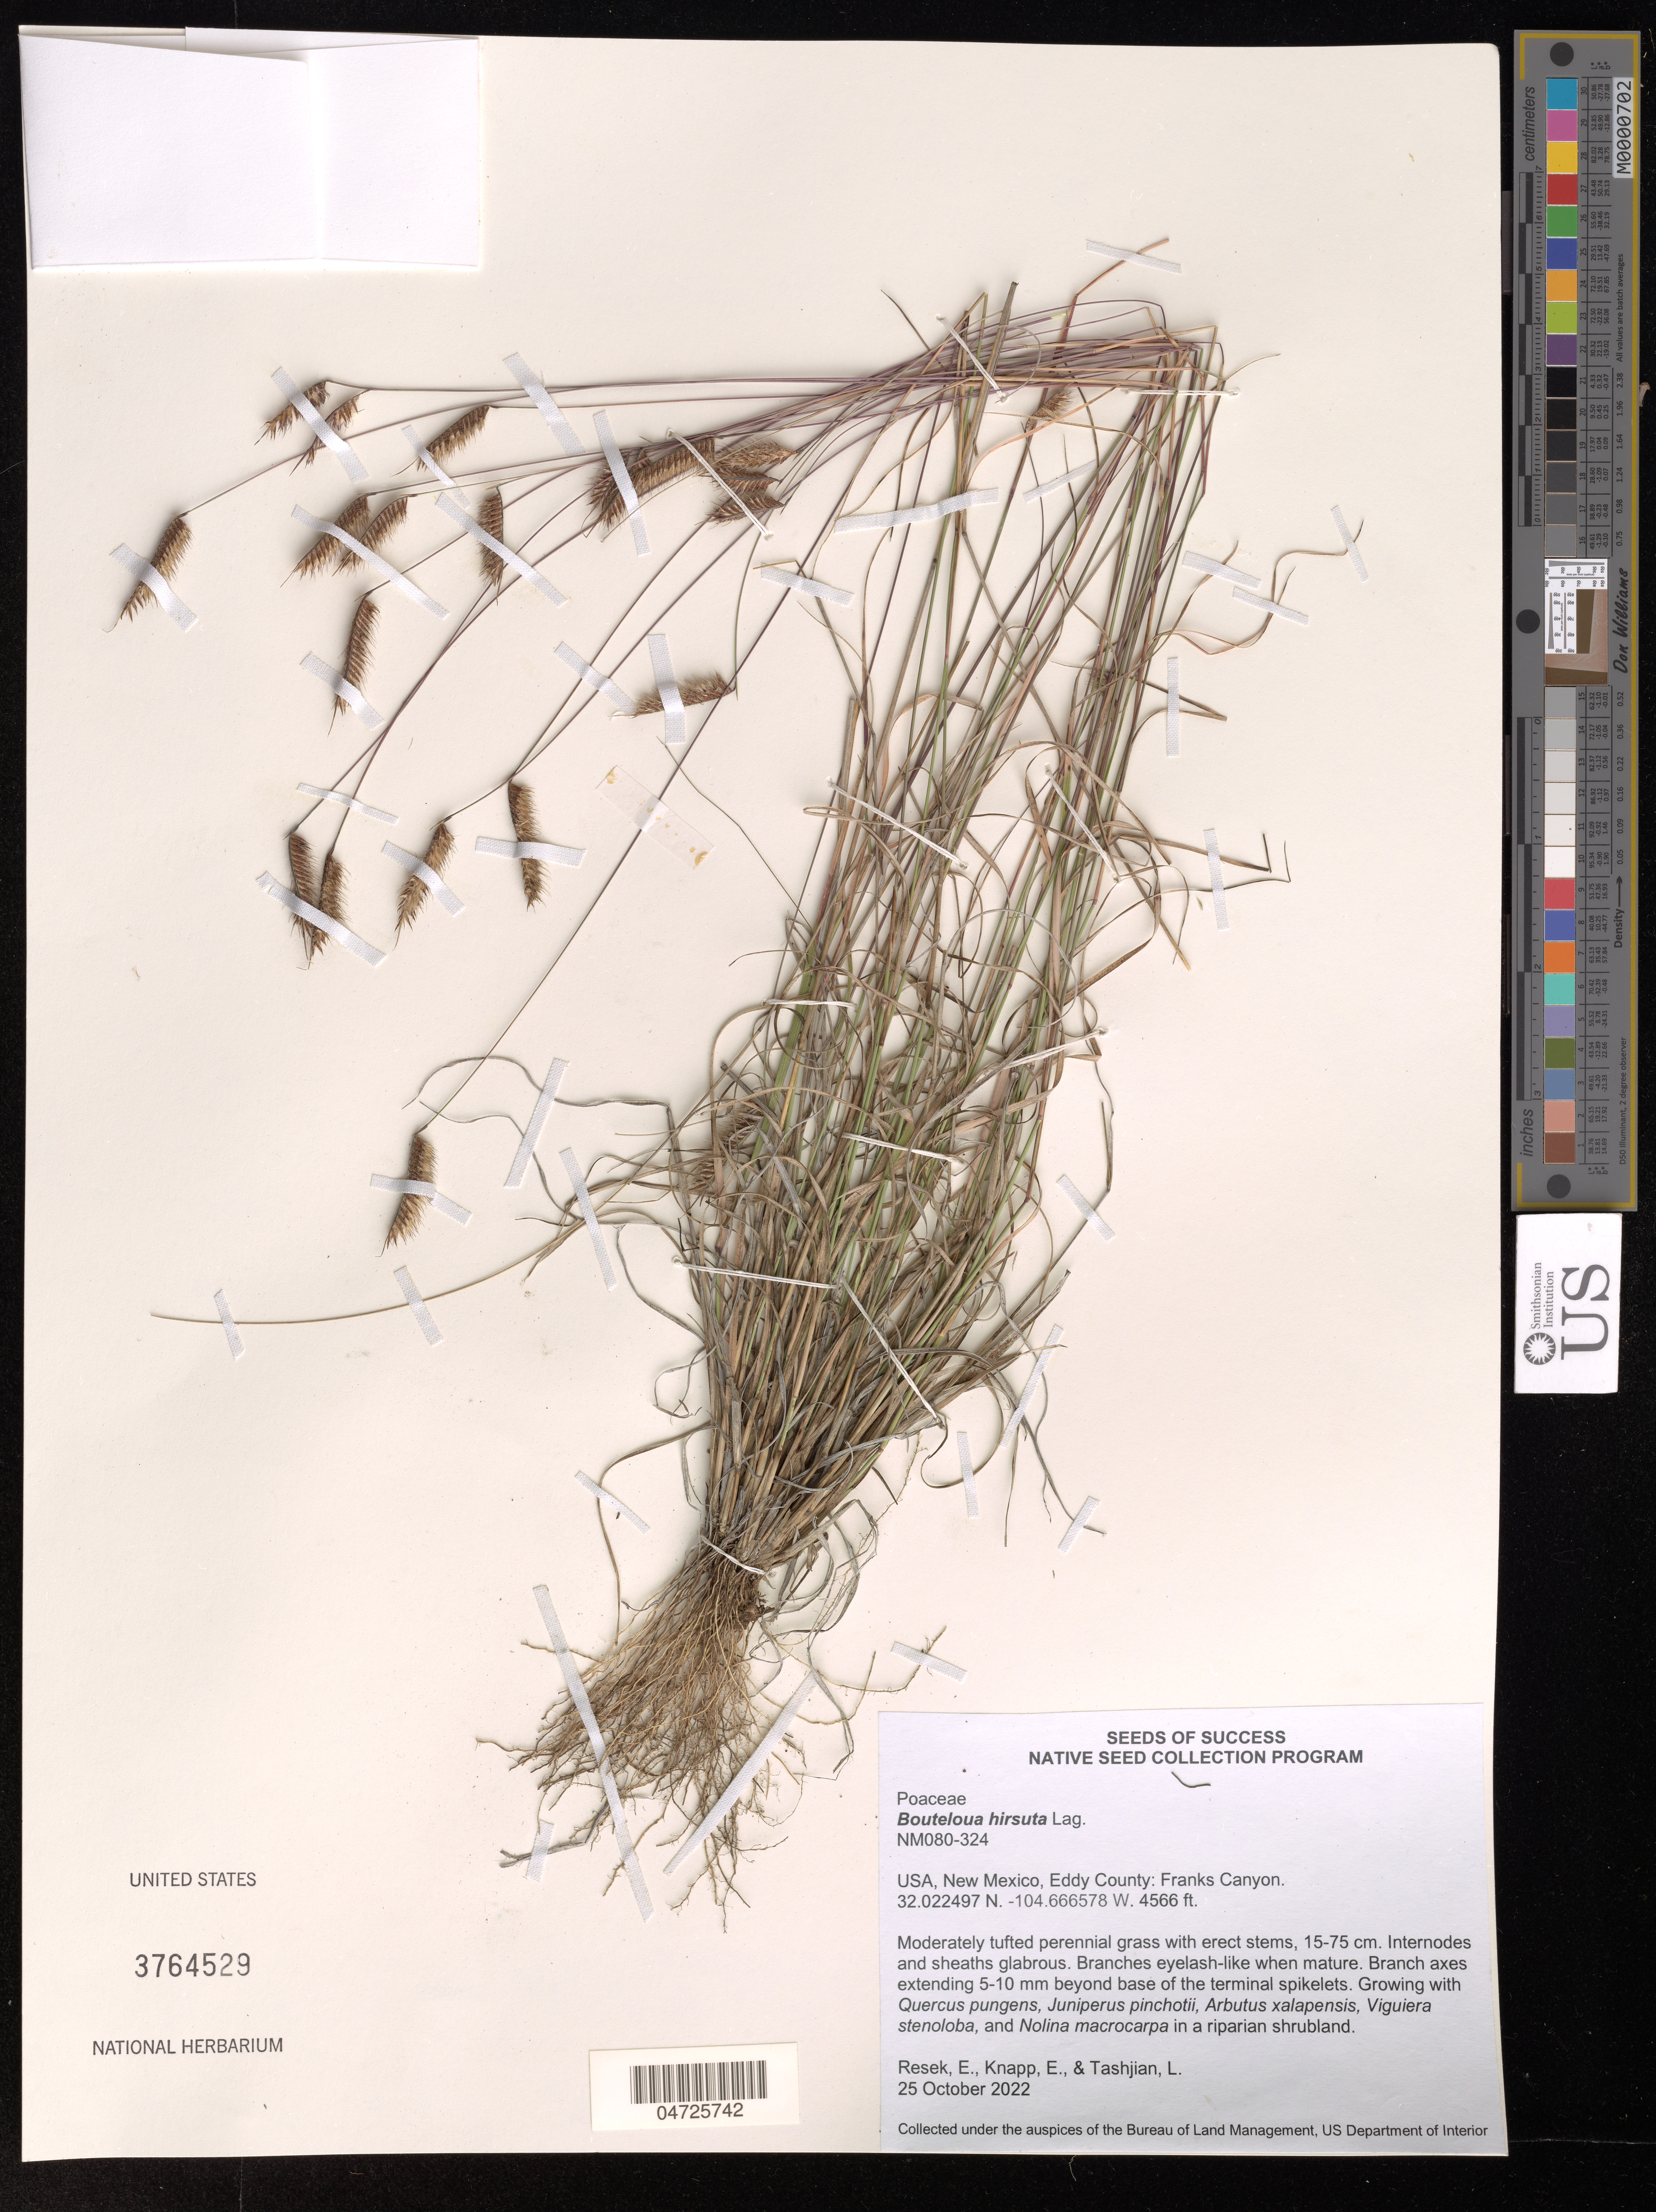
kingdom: Plantae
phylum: Tracheophyta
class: Liliopsida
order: Poales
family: Poaceae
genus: Bouteloua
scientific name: Bouteloua hirsuta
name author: Lag.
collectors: E. Resek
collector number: NM080-324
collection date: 2022-10-25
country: United States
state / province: New Mexico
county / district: Eddy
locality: Eddy County: Franks Canyon.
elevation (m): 1392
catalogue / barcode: US 3764529